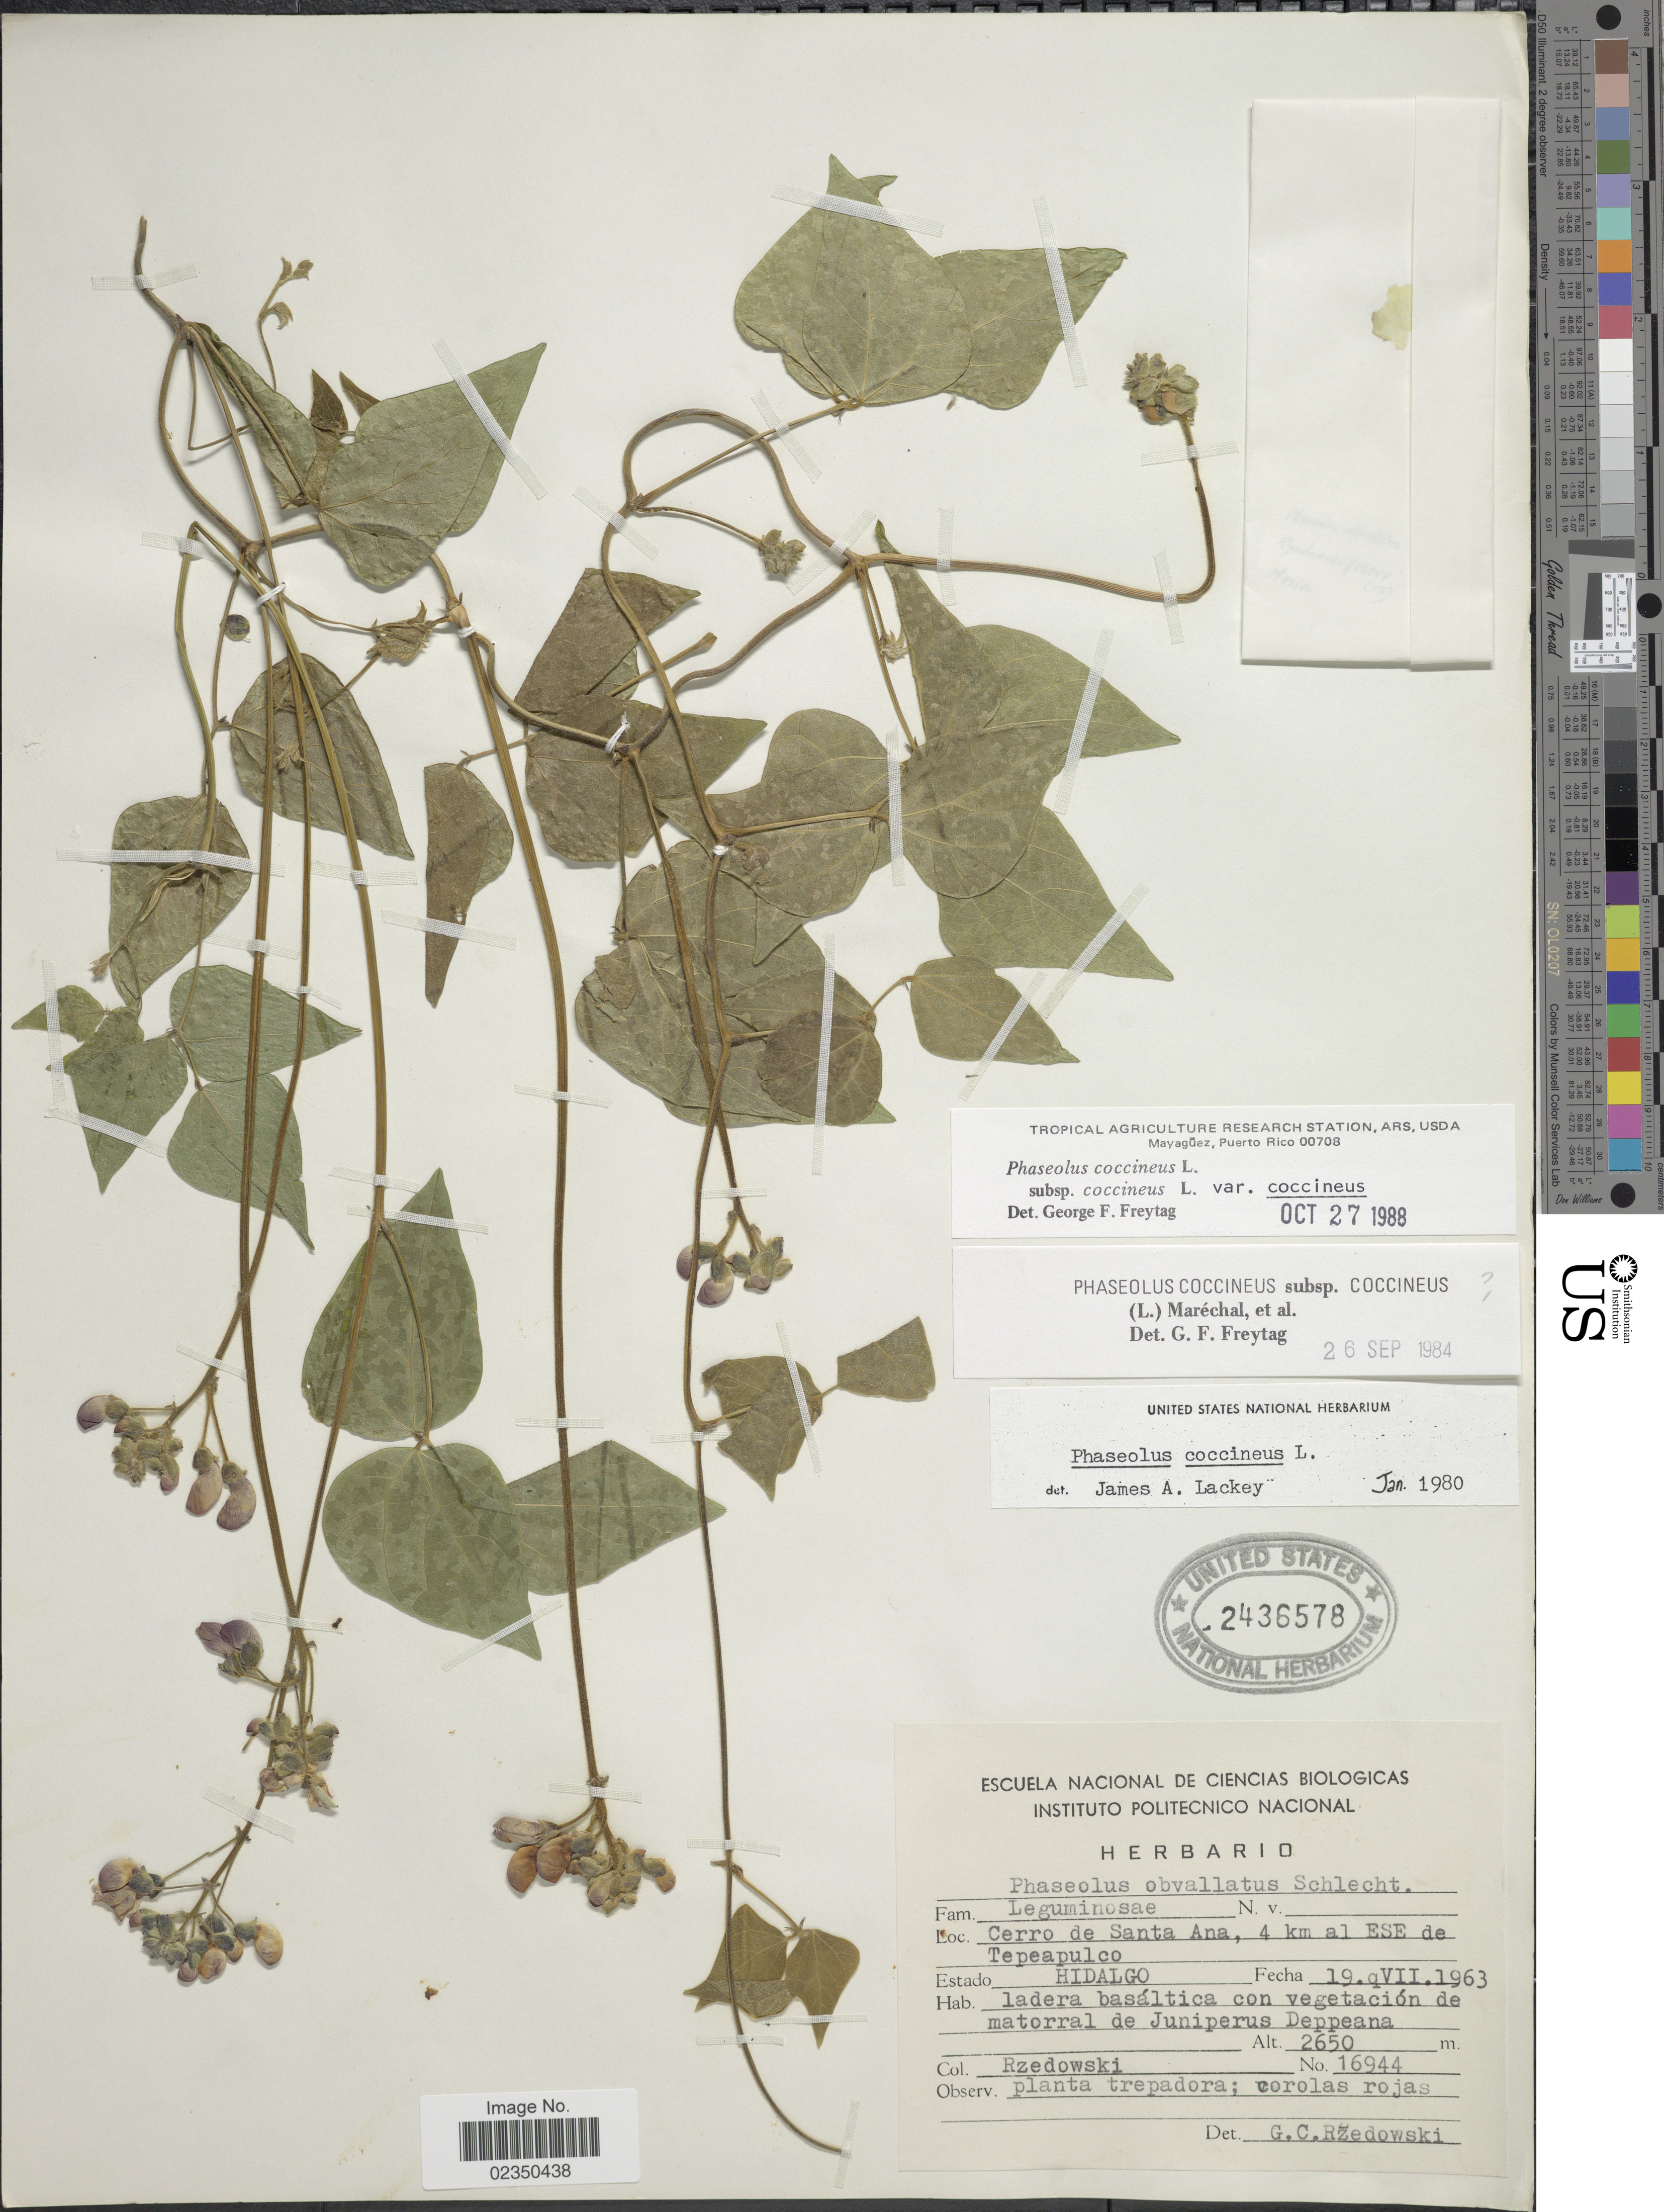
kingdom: Plantae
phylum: Tracheophyta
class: Magnoliopsida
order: Fabales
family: Fabaceae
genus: Phaseolus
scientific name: Phaseolus coccineus var. coccineus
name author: L.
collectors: Rzedowski, --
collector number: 16944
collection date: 1963-07-19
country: Mexico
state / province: Hidalgo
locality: Cerro de Santa Ana, 4 km al ESE de Tepeapulco.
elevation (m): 2650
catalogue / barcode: US 2436578